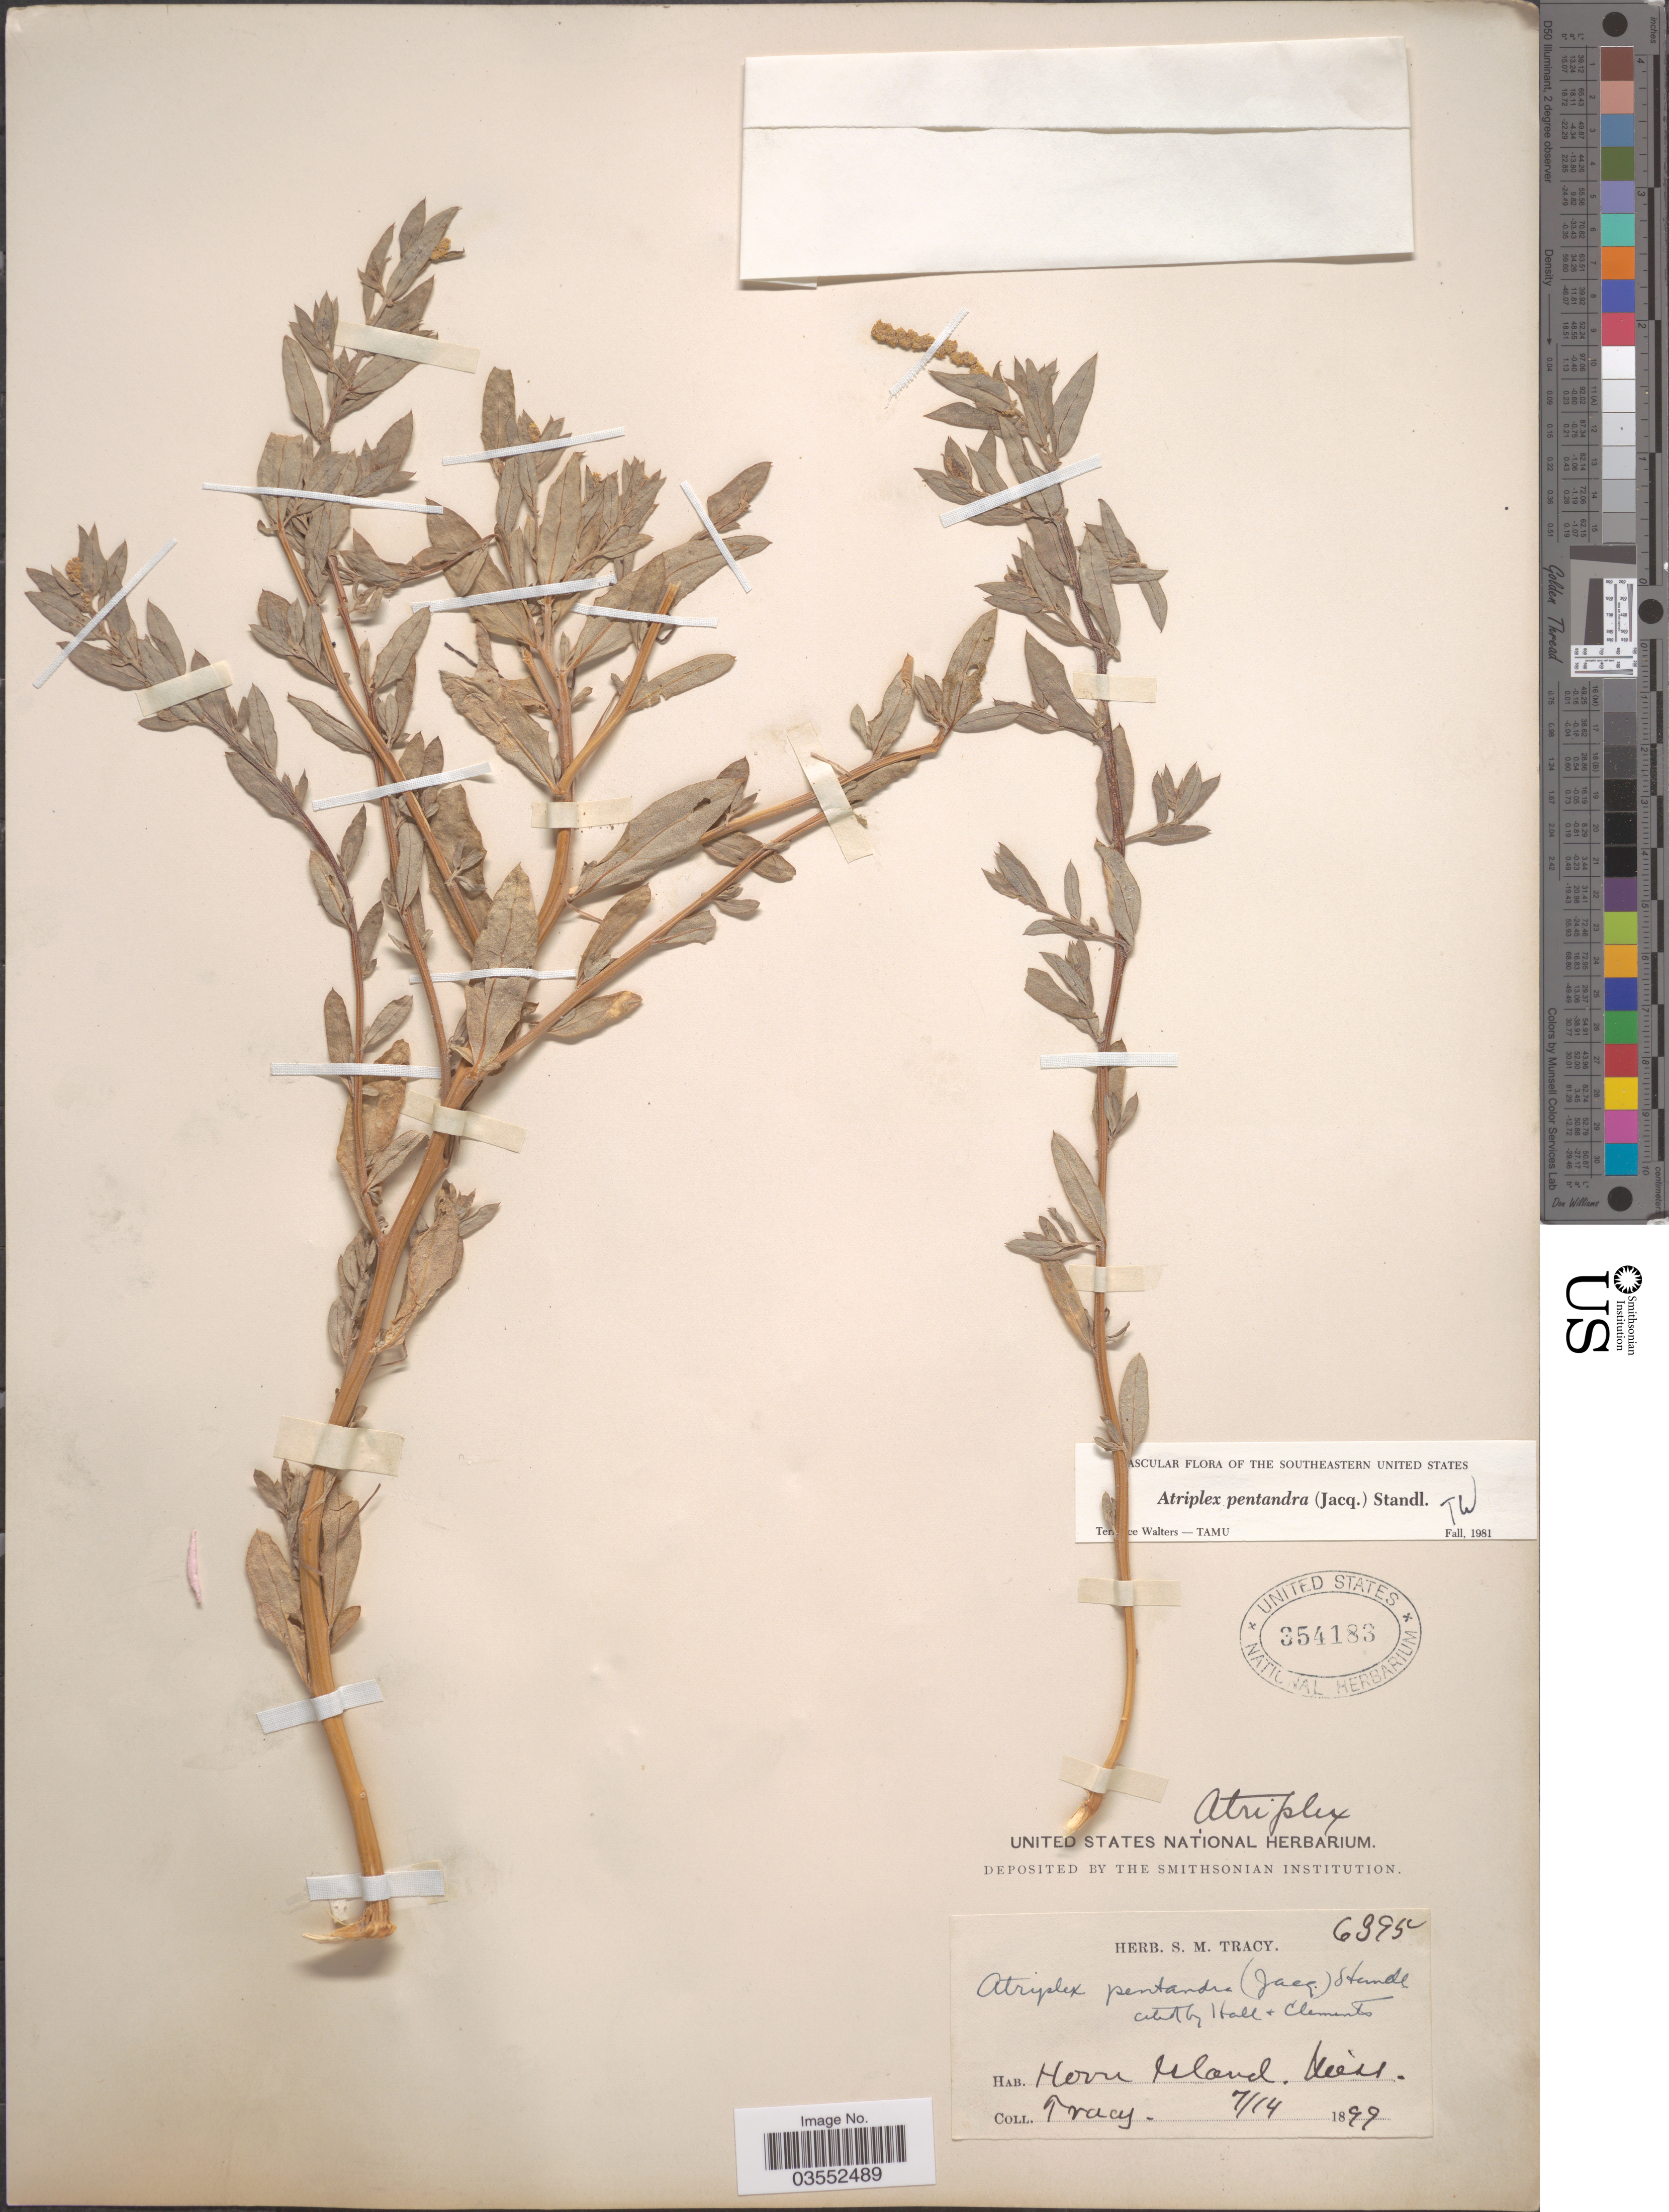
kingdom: Plantae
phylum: Tracheophyta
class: Magnoliopsida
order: Caryophyllales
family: Amaranthaceae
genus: Atriplex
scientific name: Atriplex pentandra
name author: (Jacq.) Standl.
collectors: S. M. Tracy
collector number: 6395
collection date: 1899-07-14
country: United States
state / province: Mississippi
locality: Horn Island.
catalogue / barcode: US 354183